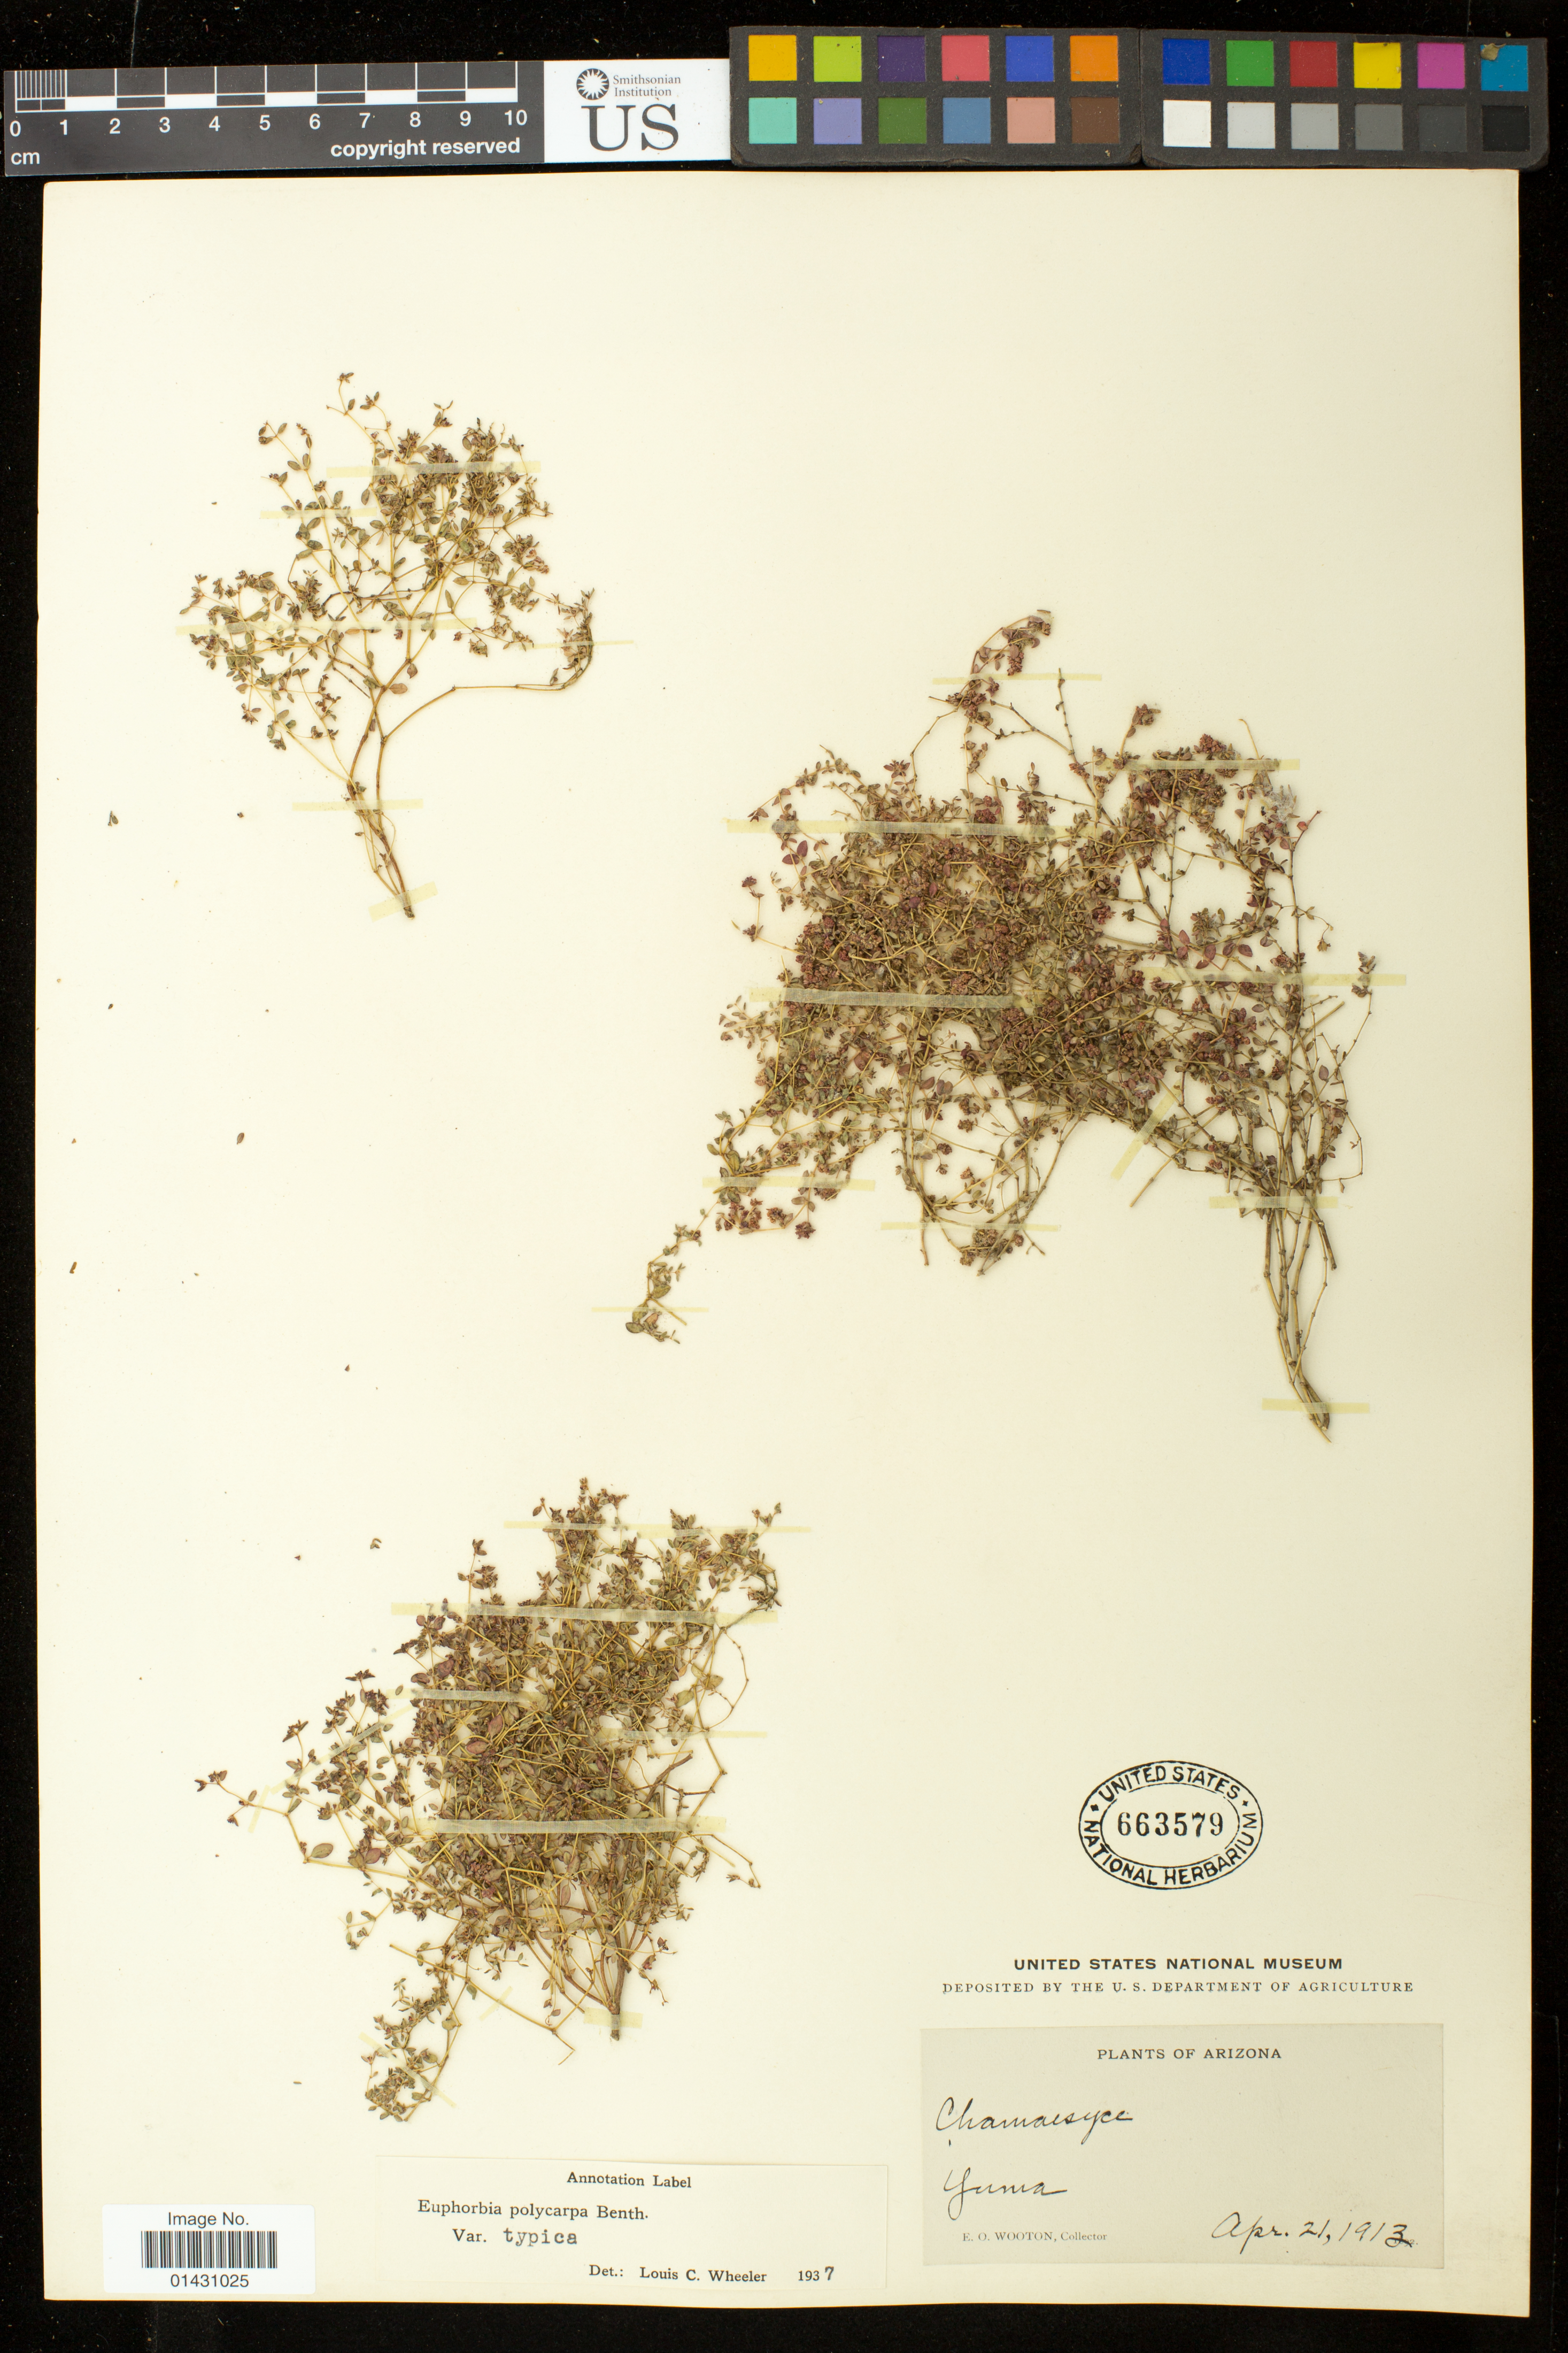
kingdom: Plantae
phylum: Tracheophyta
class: Magnoliopsida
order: Malpighiales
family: Euphorbiaceae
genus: Euphorbia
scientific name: Euphorbia polycarpa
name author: Benth.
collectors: E. O. Wooton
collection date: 1913-04-21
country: United States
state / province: Arizona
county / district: Yuma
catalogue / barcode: US 663579